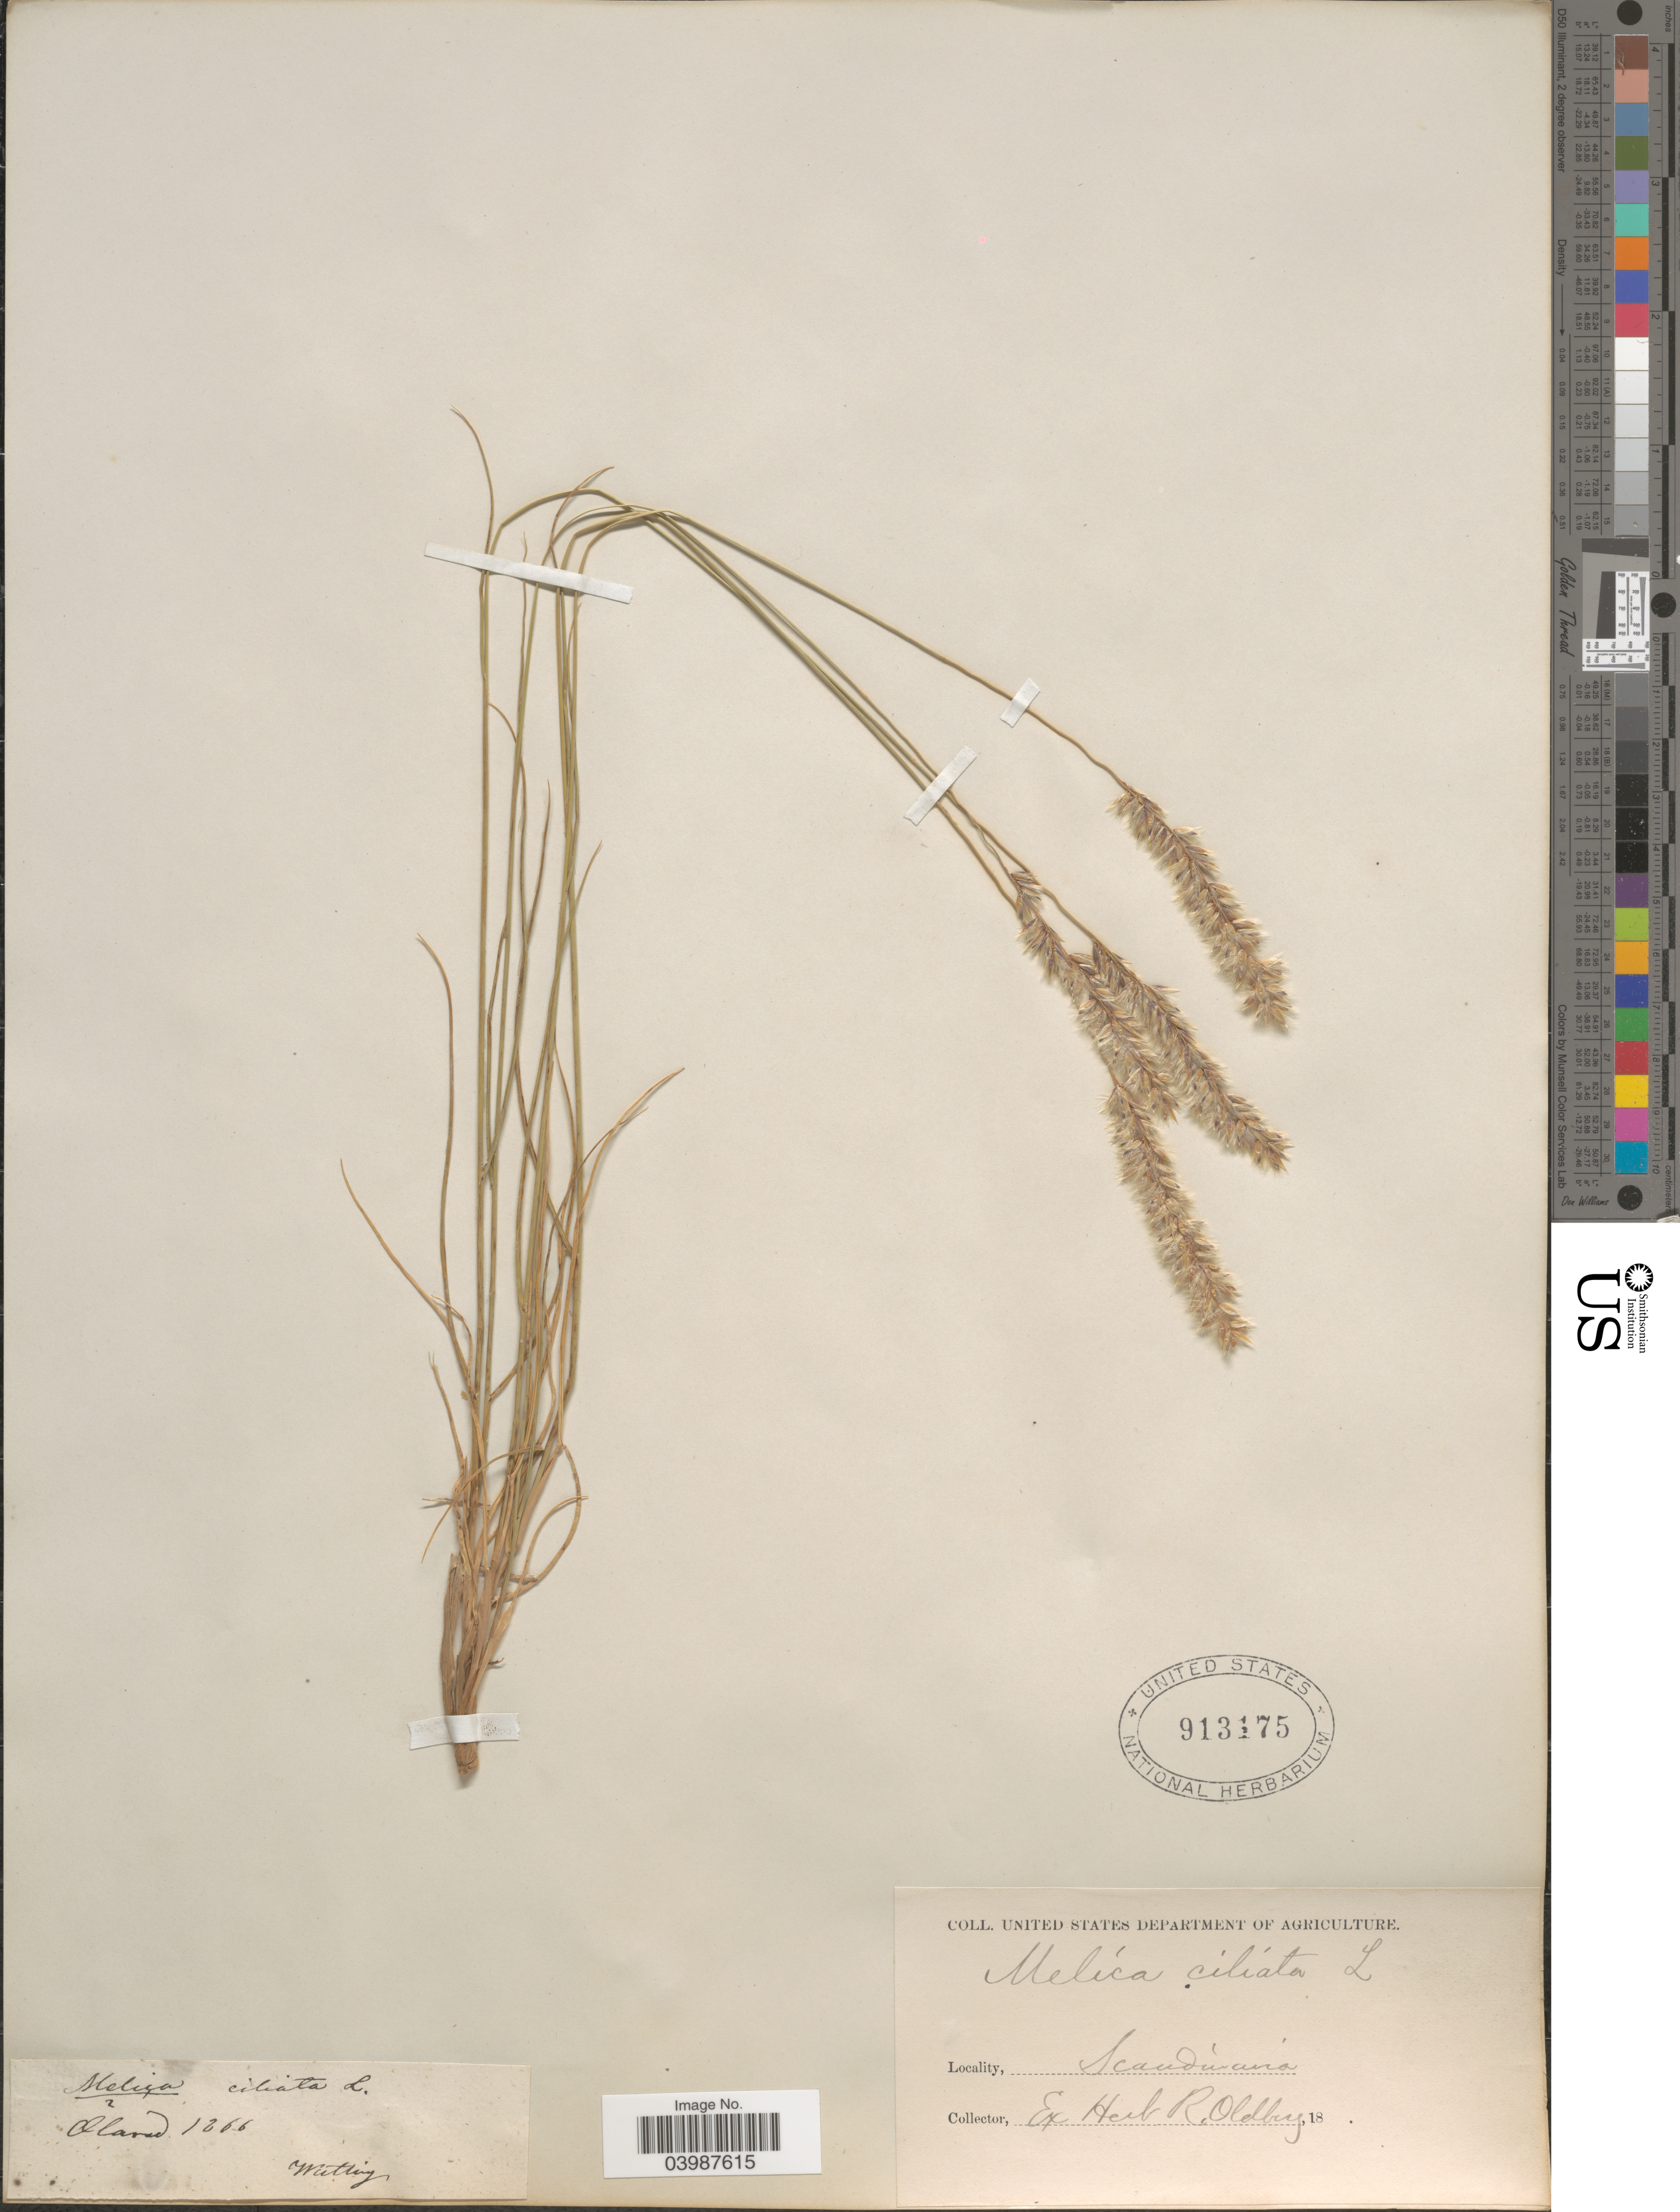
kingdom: Plantae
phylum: Tracheophyta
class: Liliopsida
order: Poales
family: Poaceae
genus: Melica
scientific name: Melica ciliata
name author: L.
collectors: Wertling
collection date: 1866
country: Sweden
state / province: Kalmar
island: Oland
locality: Oland. Scandinavia.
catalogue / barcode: US 913175